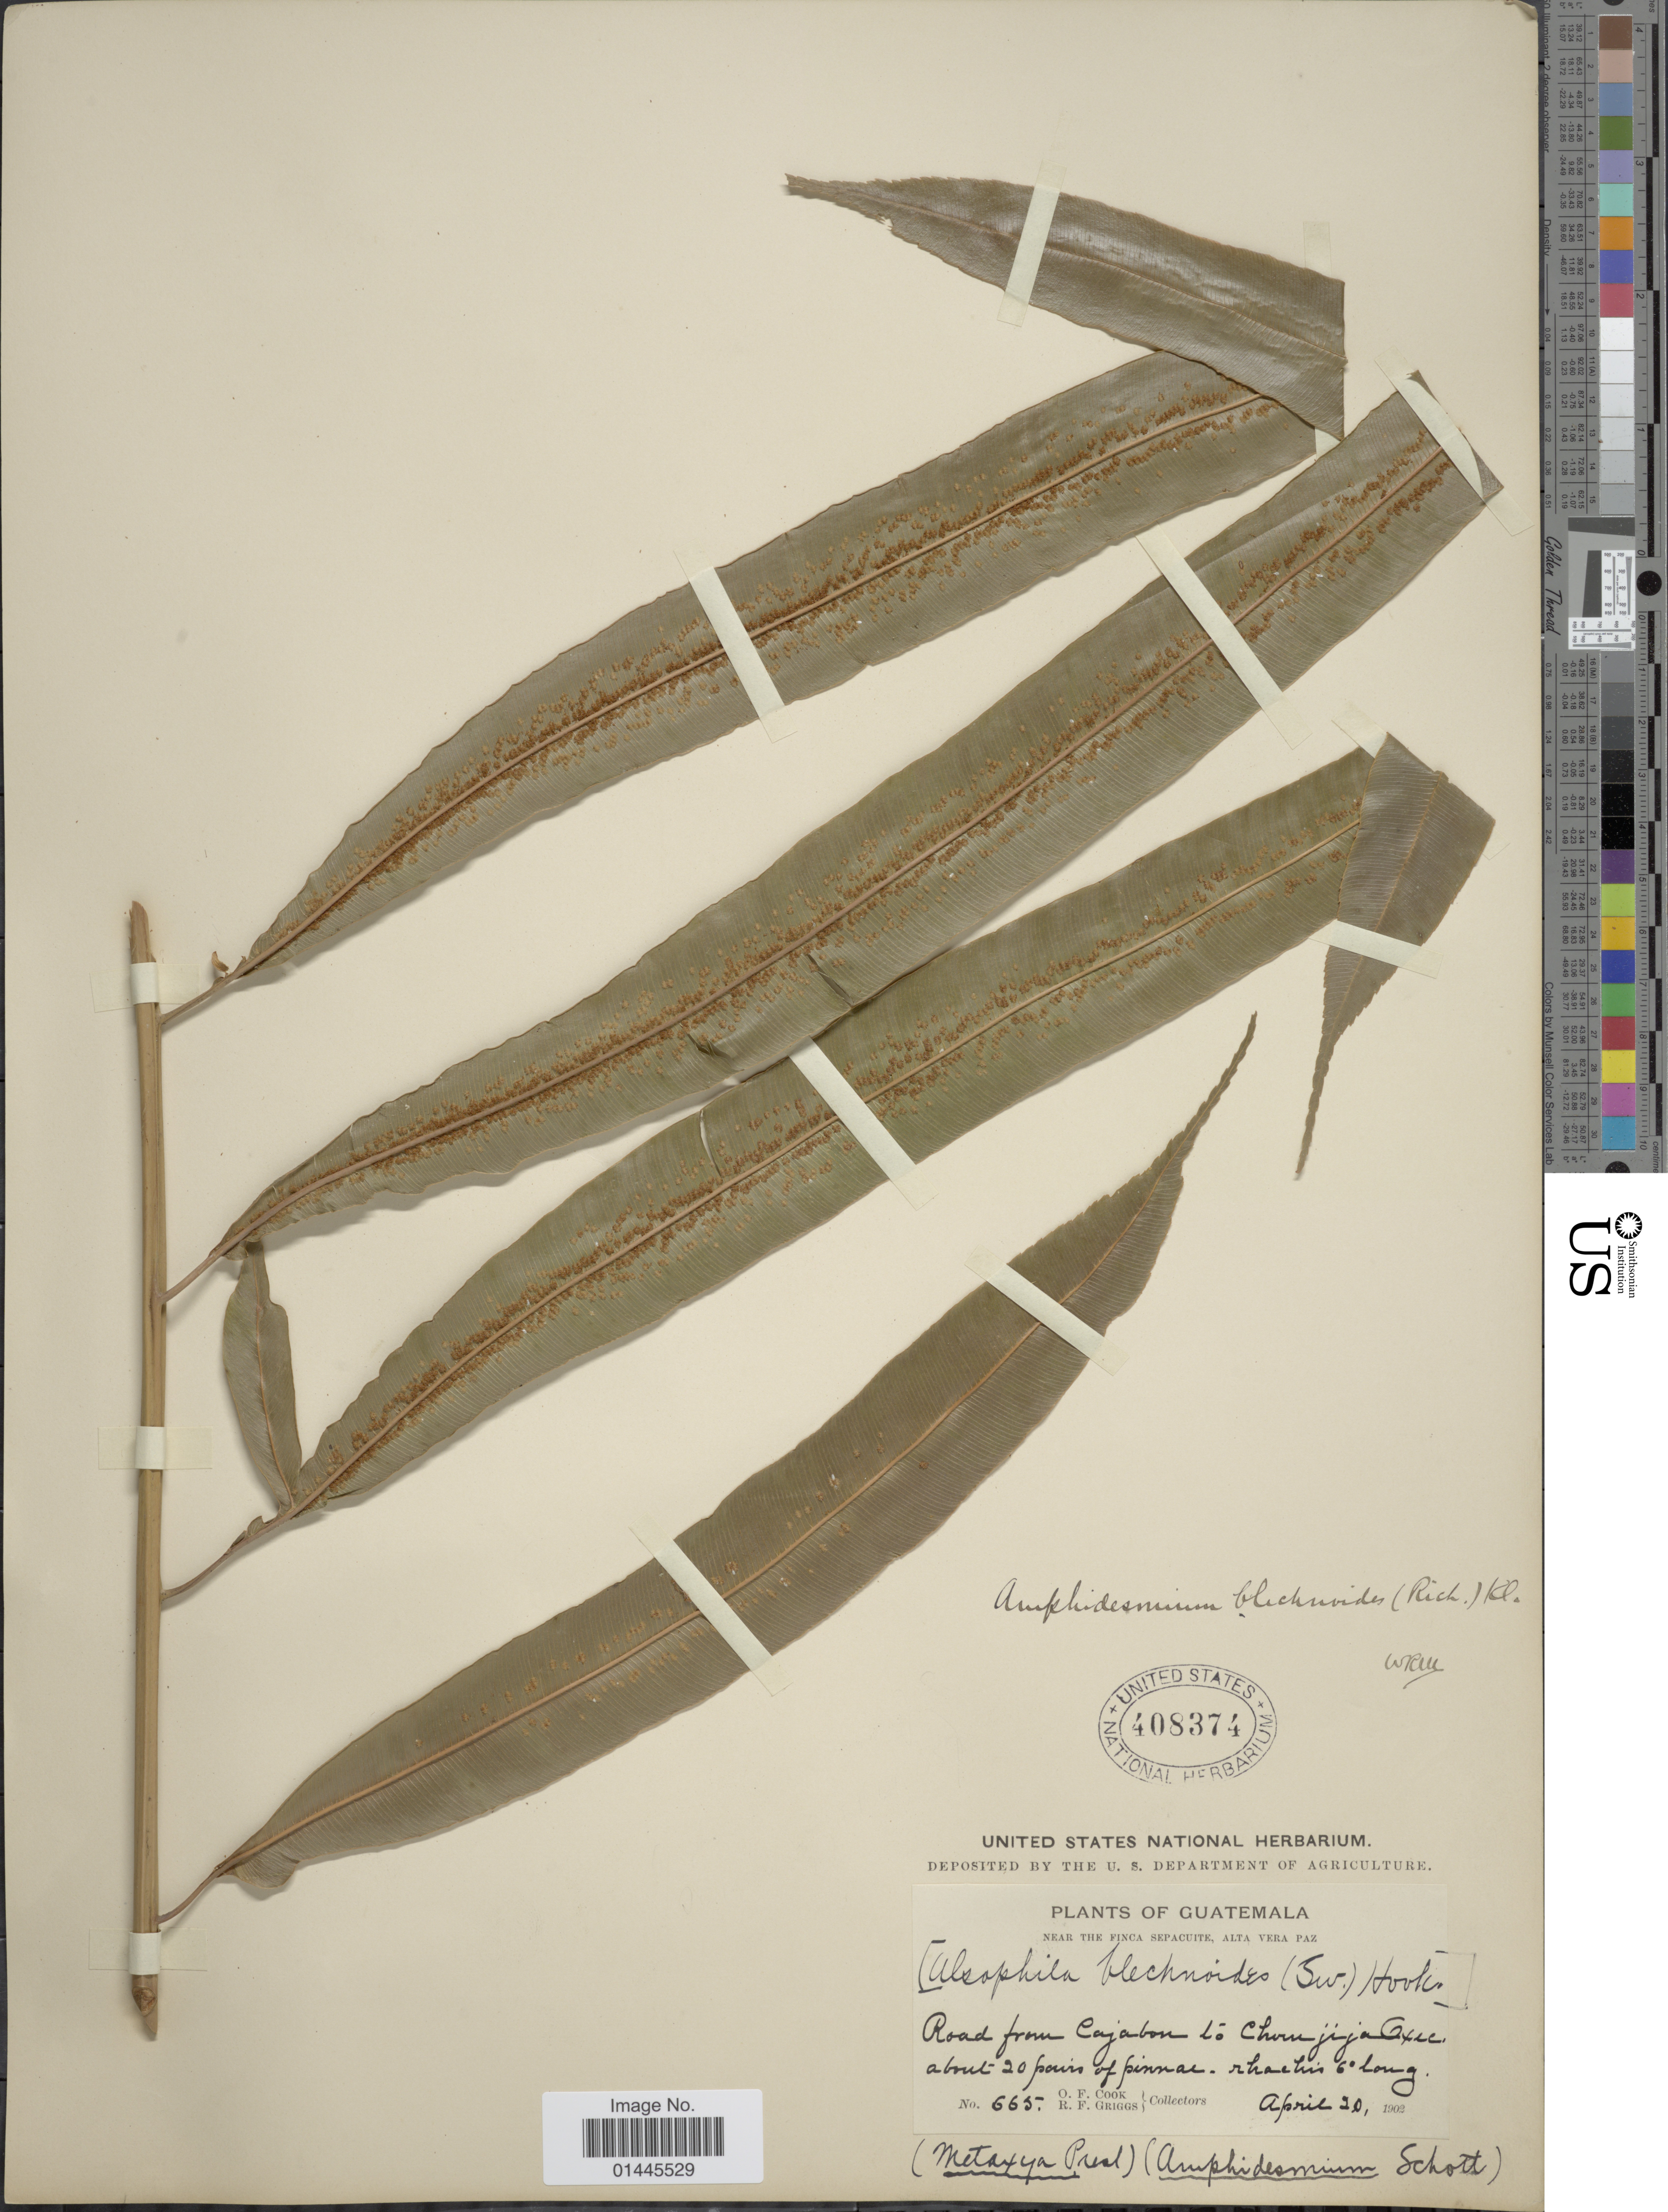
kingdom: Plantae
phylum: Tracheophyta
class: Polypodiopsida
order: Cyatheales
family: Metaxyaceae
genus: Metaxya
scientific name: Metaxya rostrata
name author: (Kunth) C. Presl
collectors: O. F. Cook & R. F. Griggs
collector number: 665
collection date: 1902-04-20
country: Guatemala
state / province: Alta Verapaz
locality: Near the finca Sepacuite, road from Cajabon to Cherujija Oxec.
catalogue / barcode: US 408374